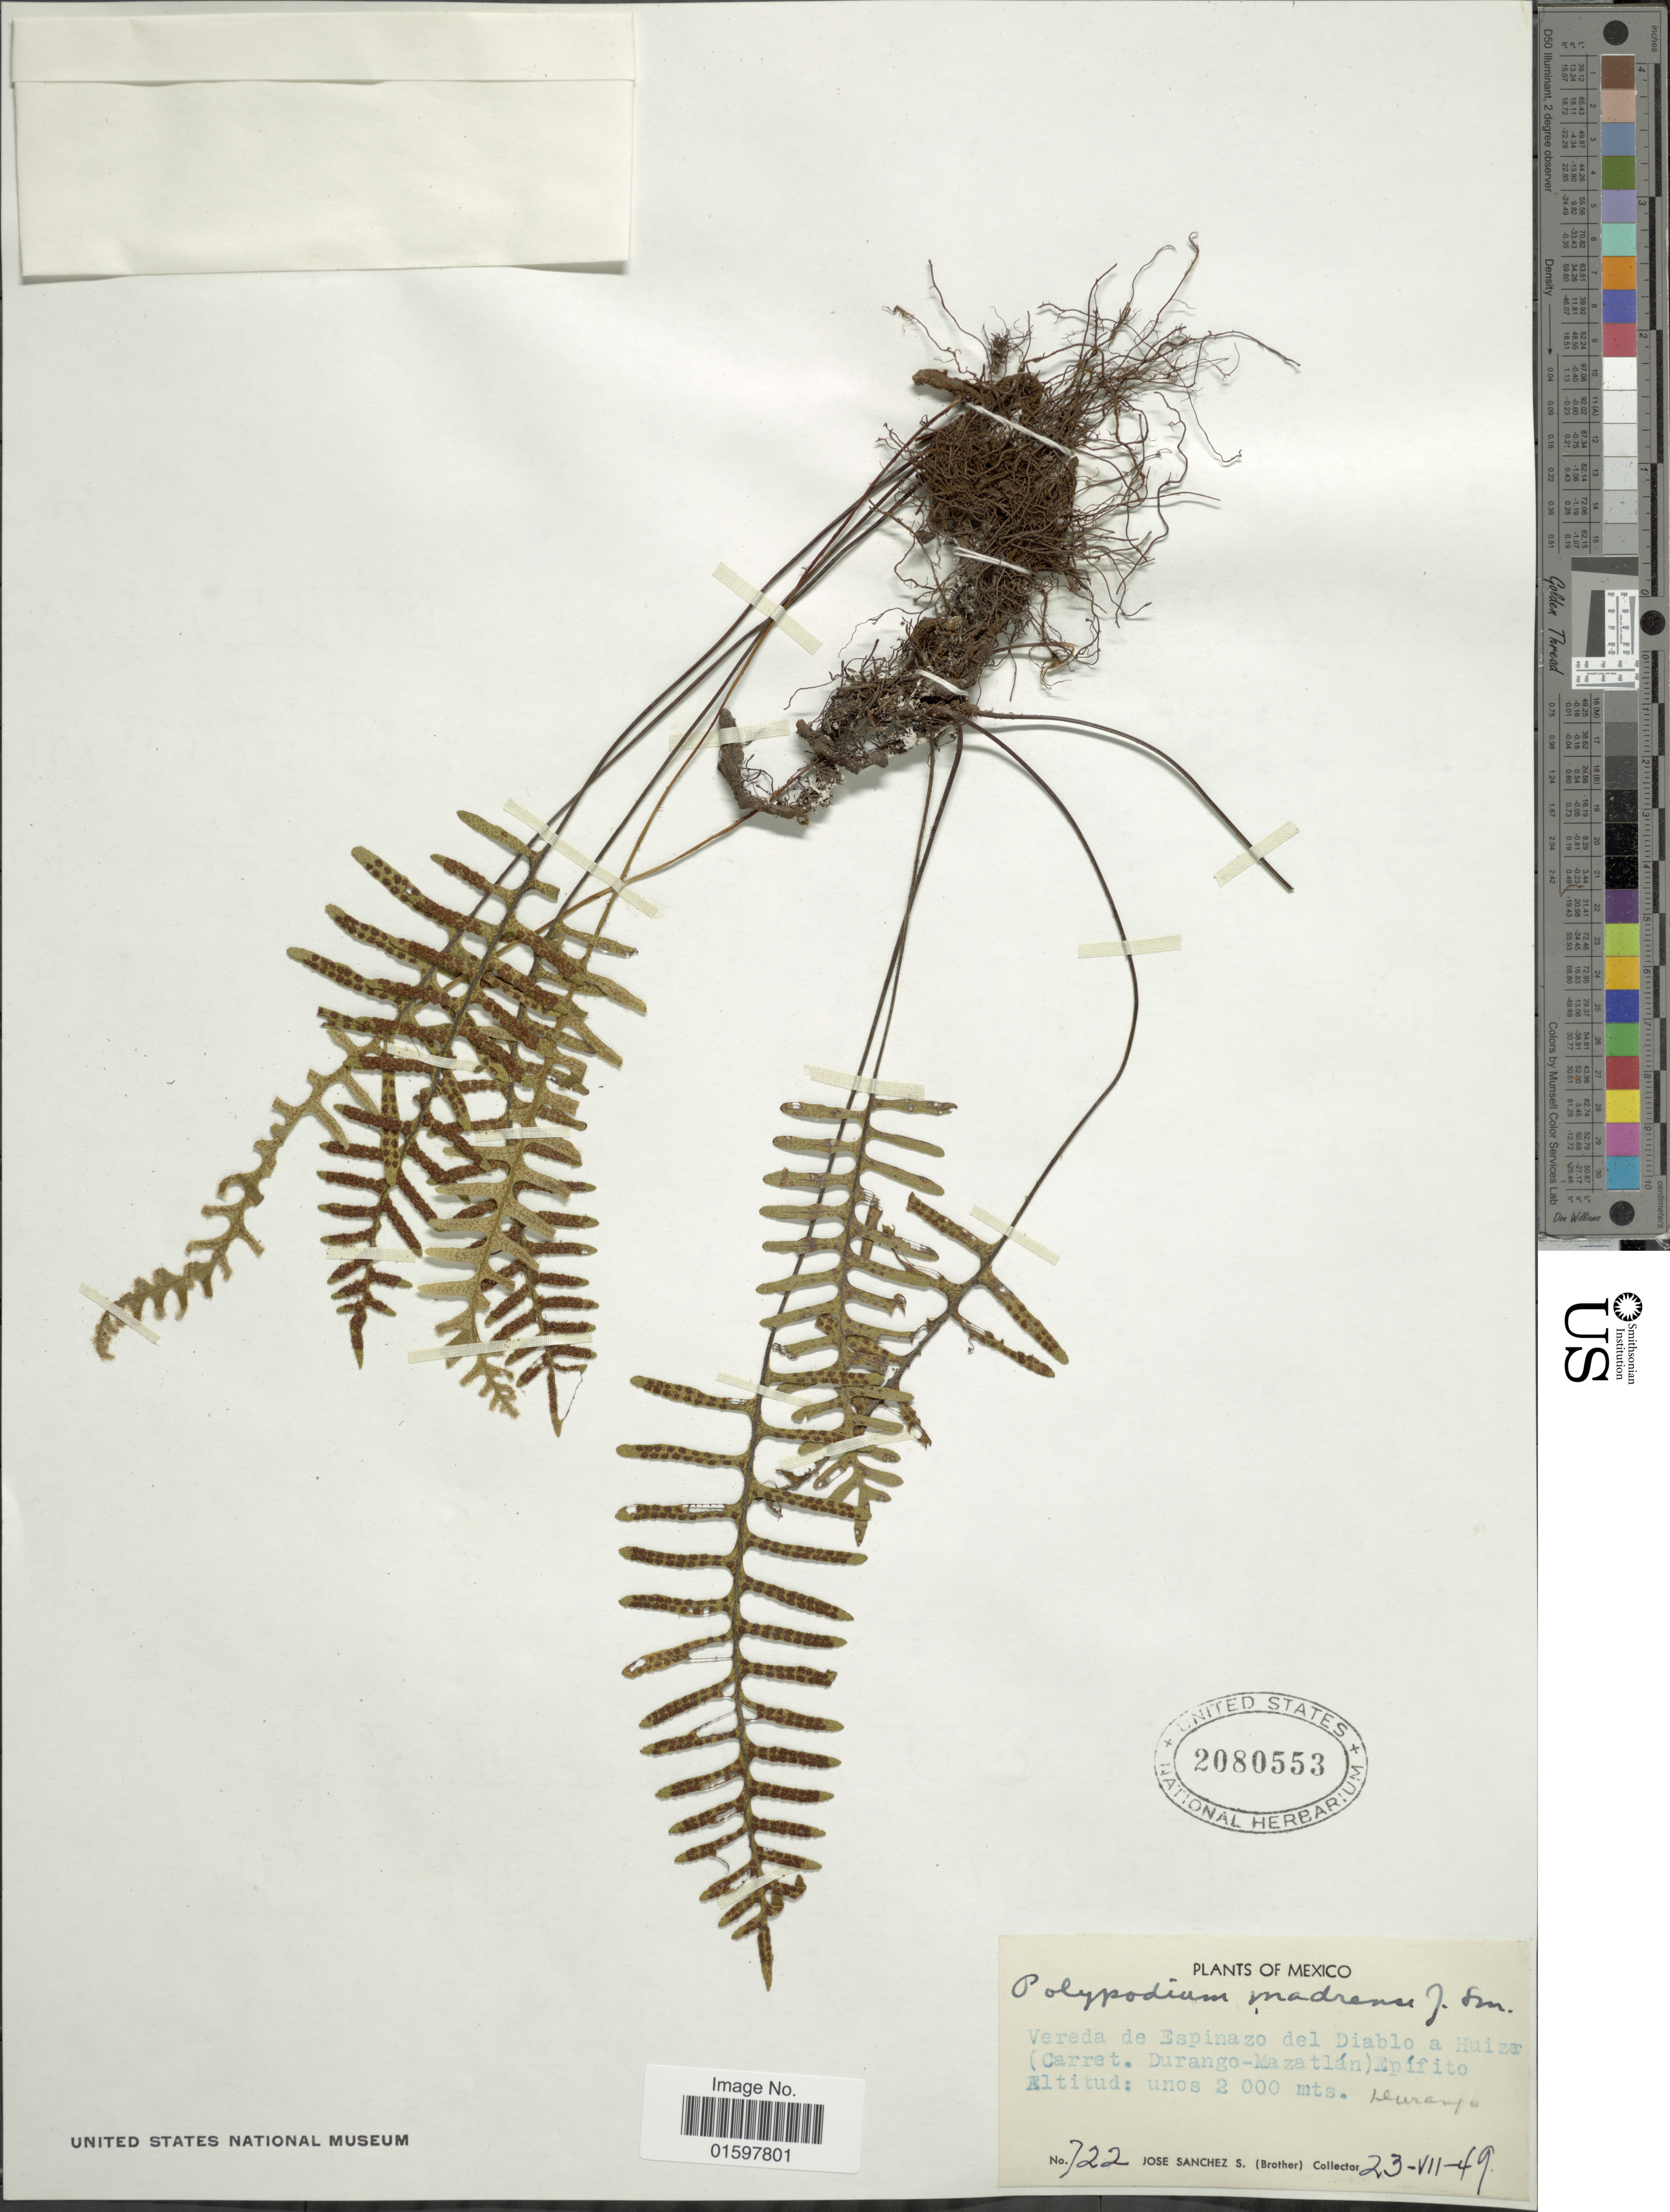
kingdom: Plantae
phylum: Tracheophyta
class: Polypodiopsida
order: Polypodiales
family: Polypodiaceae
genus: Pleopeltis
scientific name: Pleopeltis madrense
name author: (J. Sm.) A.R. Sm. & Tejero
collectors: J. Sanchez S.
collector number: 722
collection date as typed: Transcribed d/m/y: 23/7/49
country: Mexico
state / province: Durango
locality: Vereda de Espinazo del Diablo a Huizar (Carret. Durango-Mazatlán).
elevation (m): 2000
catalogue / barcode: US 2080553